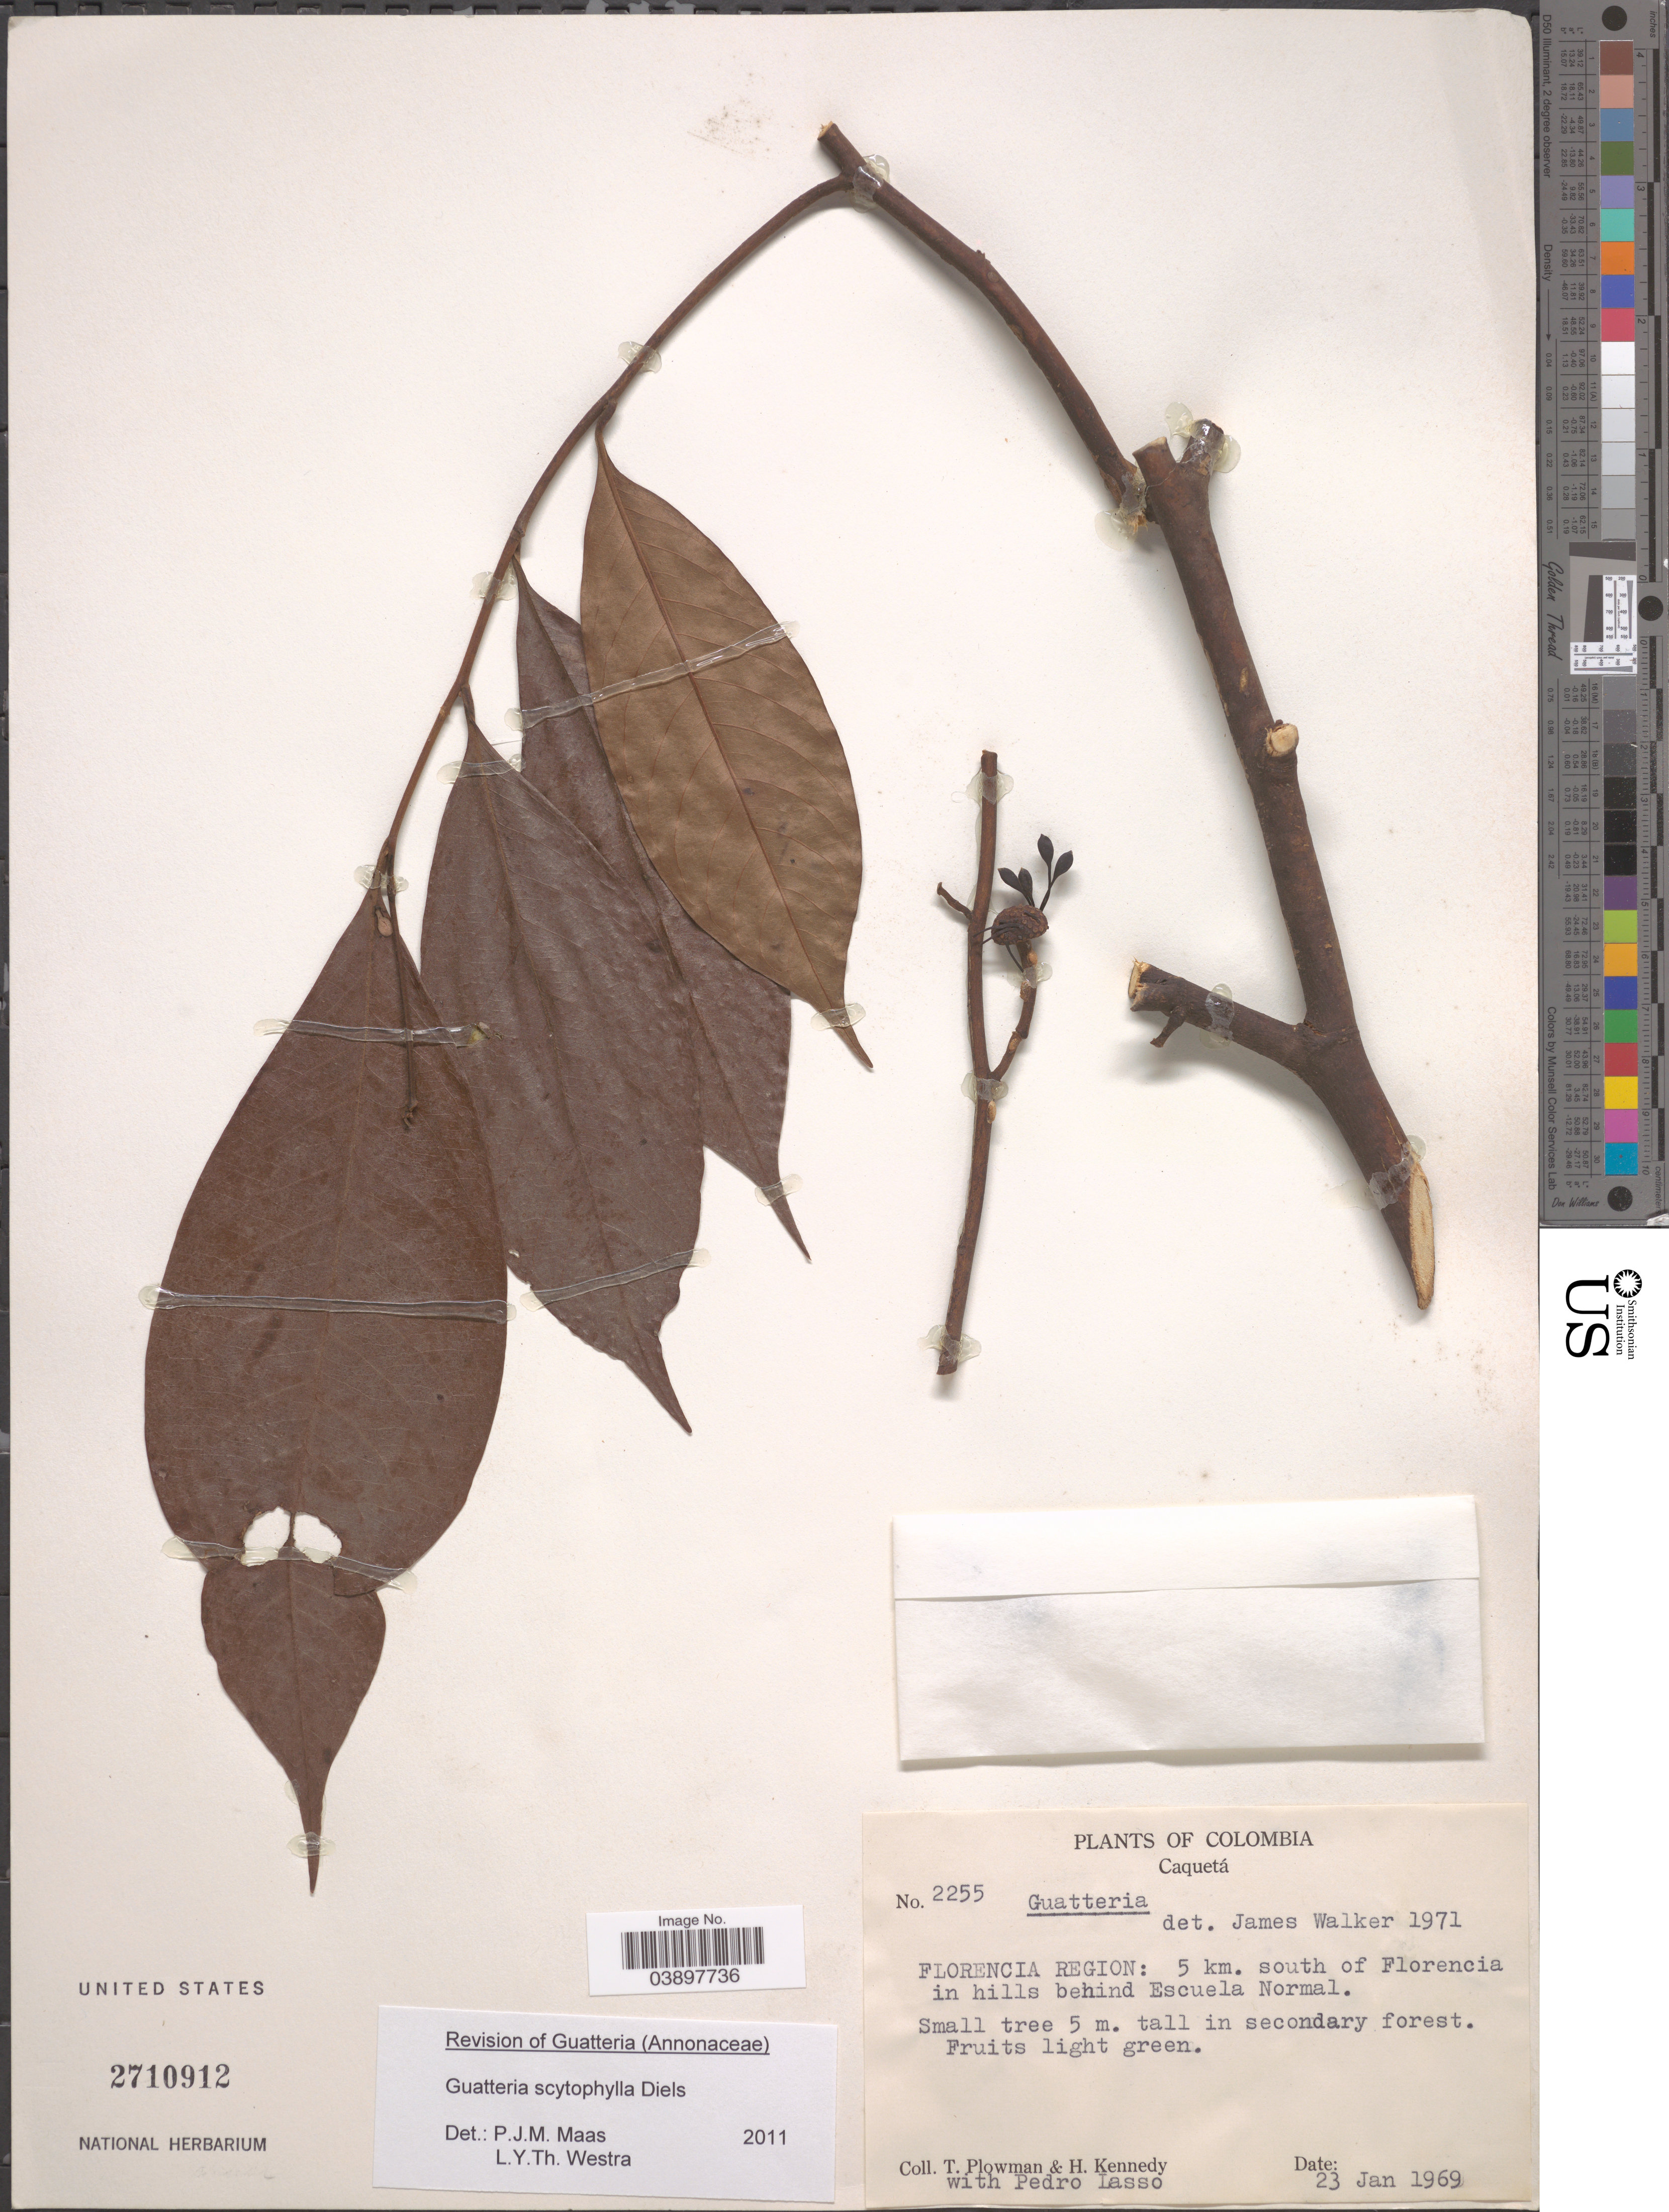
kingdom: Plantae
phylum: Tracheophyta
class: Magnoliopsida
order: Magnoliales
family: Annonaceae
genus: Guatteria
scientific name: Guatteria scytophylla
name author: Diels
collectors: T. Plowman, H. Kennedy & P. Lasso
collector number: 2255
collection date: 1969-01-23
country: Colombia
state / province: Caquetá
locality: Florencia Region: 5 km. south of Florencia in hills behind Escuela Normal.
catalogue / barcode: US 2710912